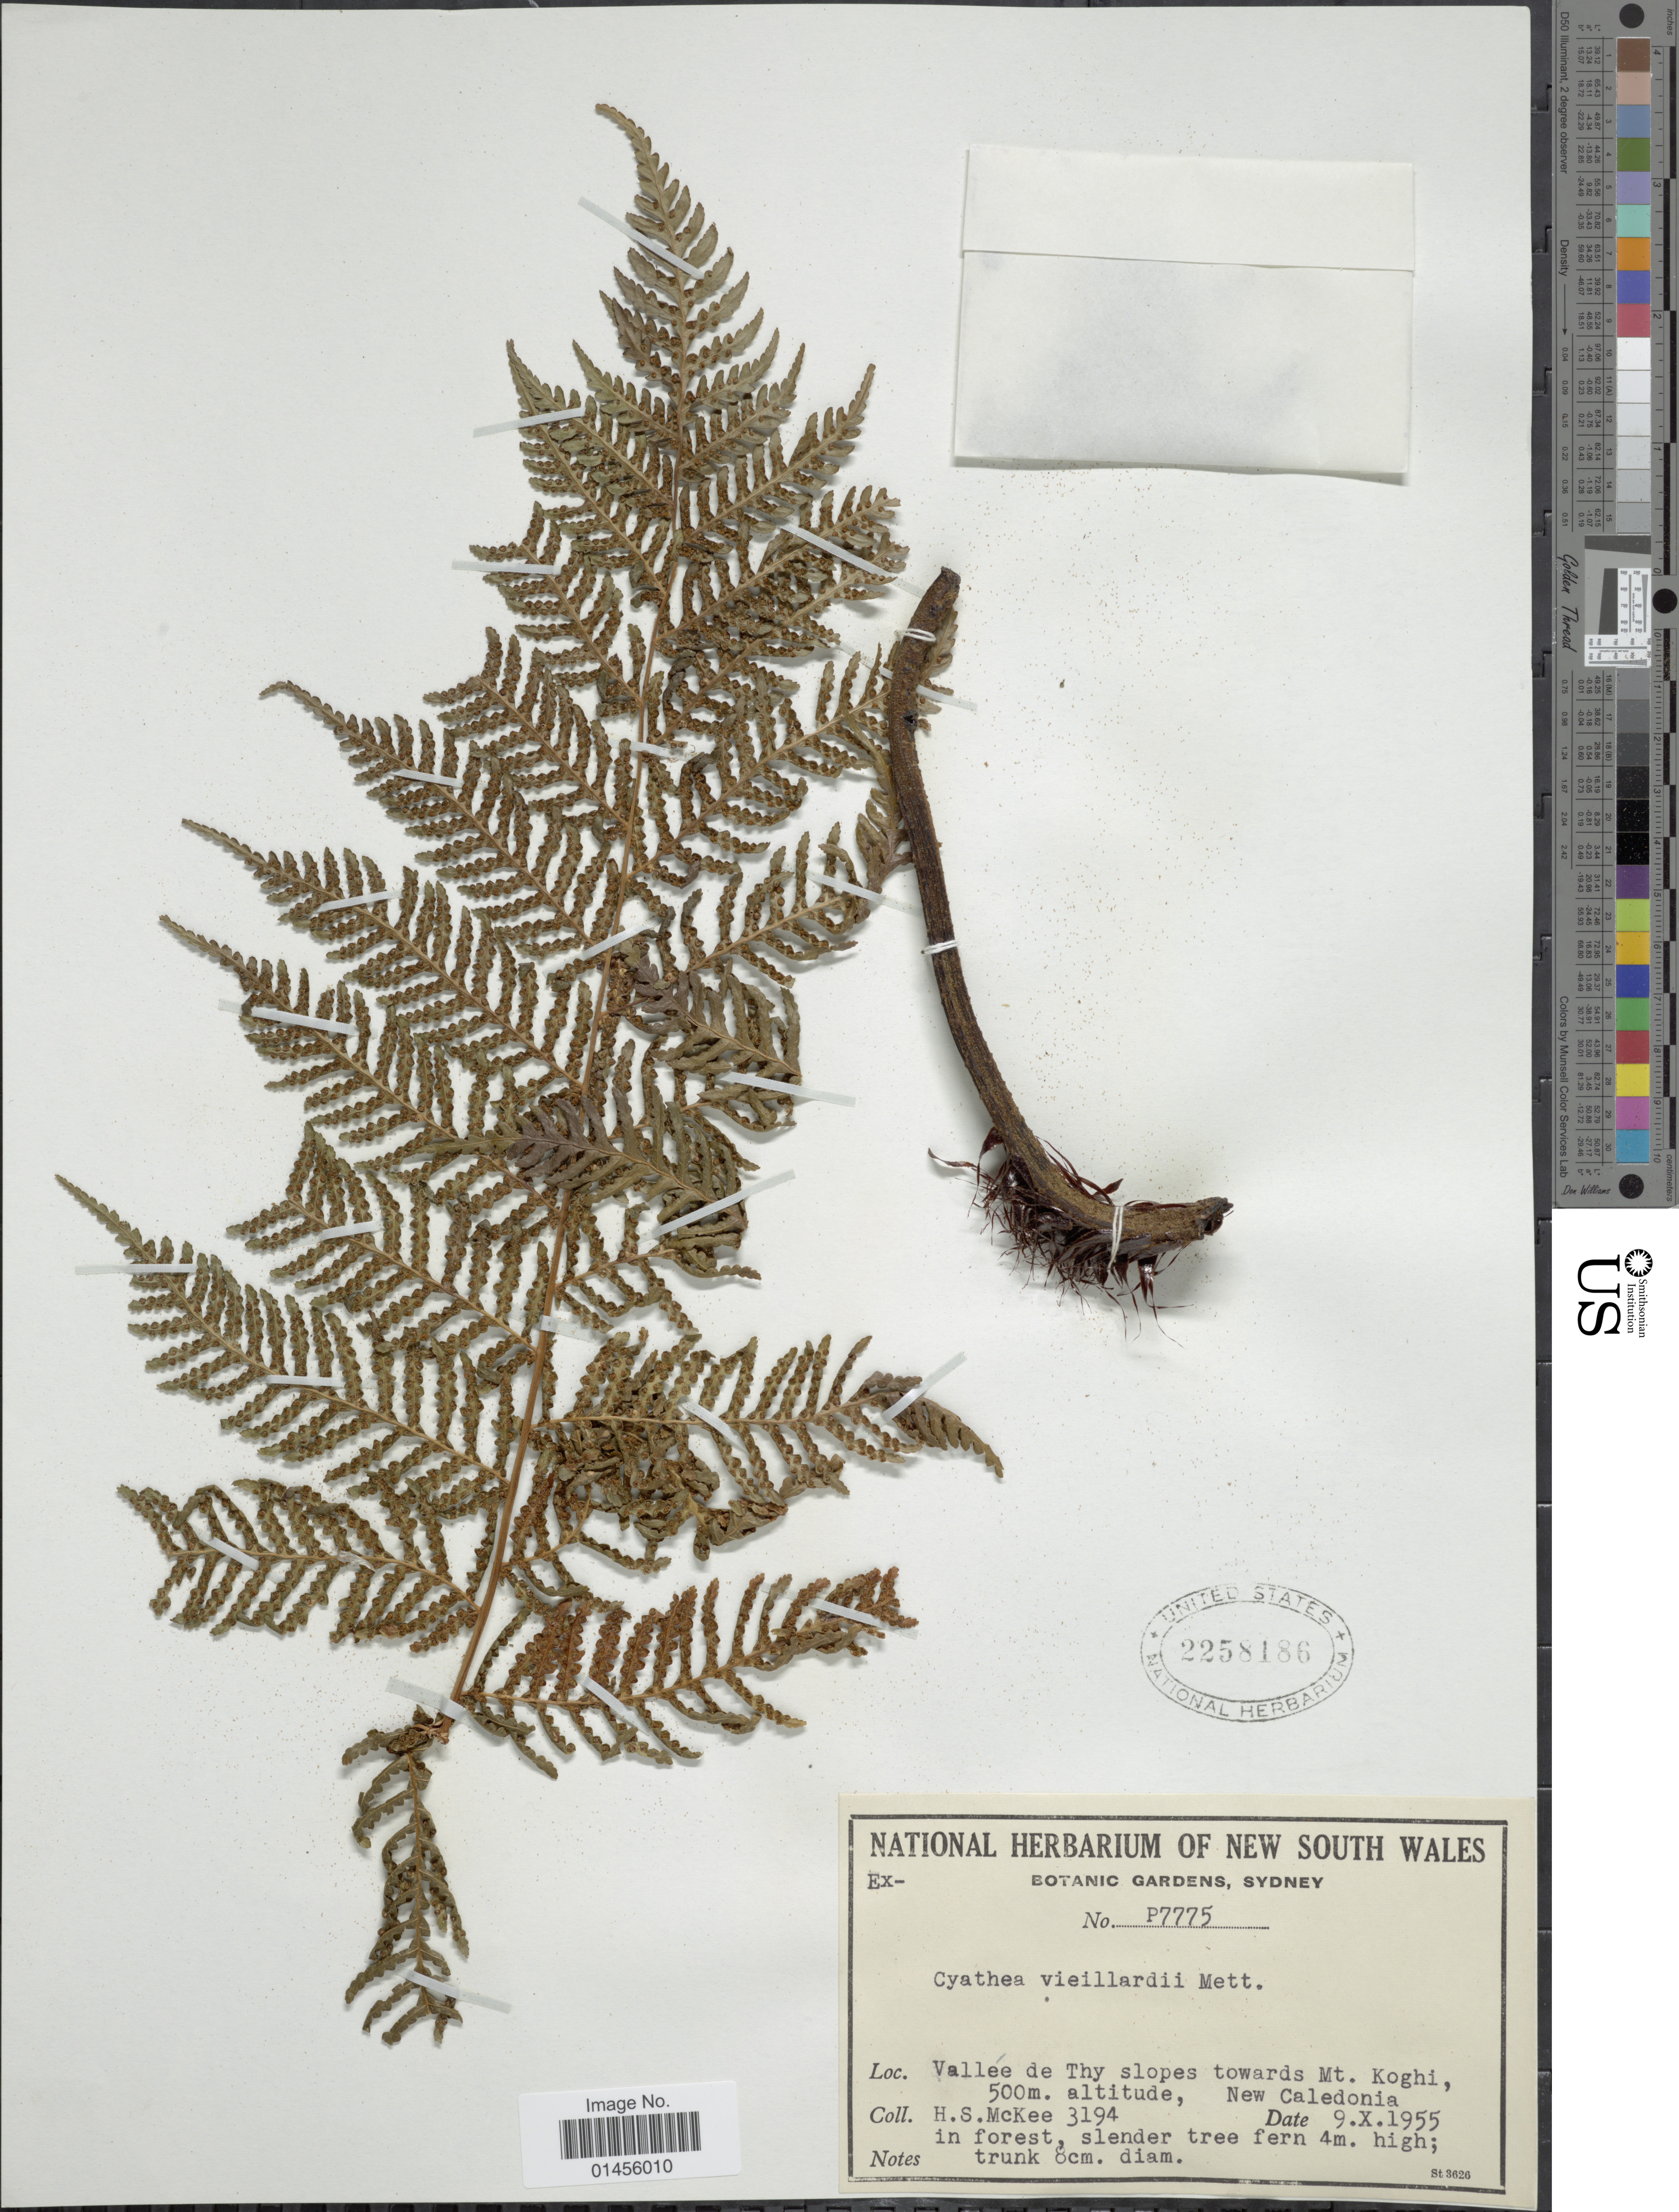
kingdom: Plantae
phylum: Tracheophyta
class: Polypodiopsida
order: Cyatheales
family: Cyatheaceae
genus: Alsophila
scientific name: Alsophila vieilliardii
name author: (Mett.) R.M. Tryon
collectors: H. S. McKee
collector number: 3194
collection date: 1955-10-09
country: New Caledonia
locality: Vallee de Thy slopes towards Mt. Koghi, New Caledonia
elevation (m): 500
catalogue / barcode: US 2258186